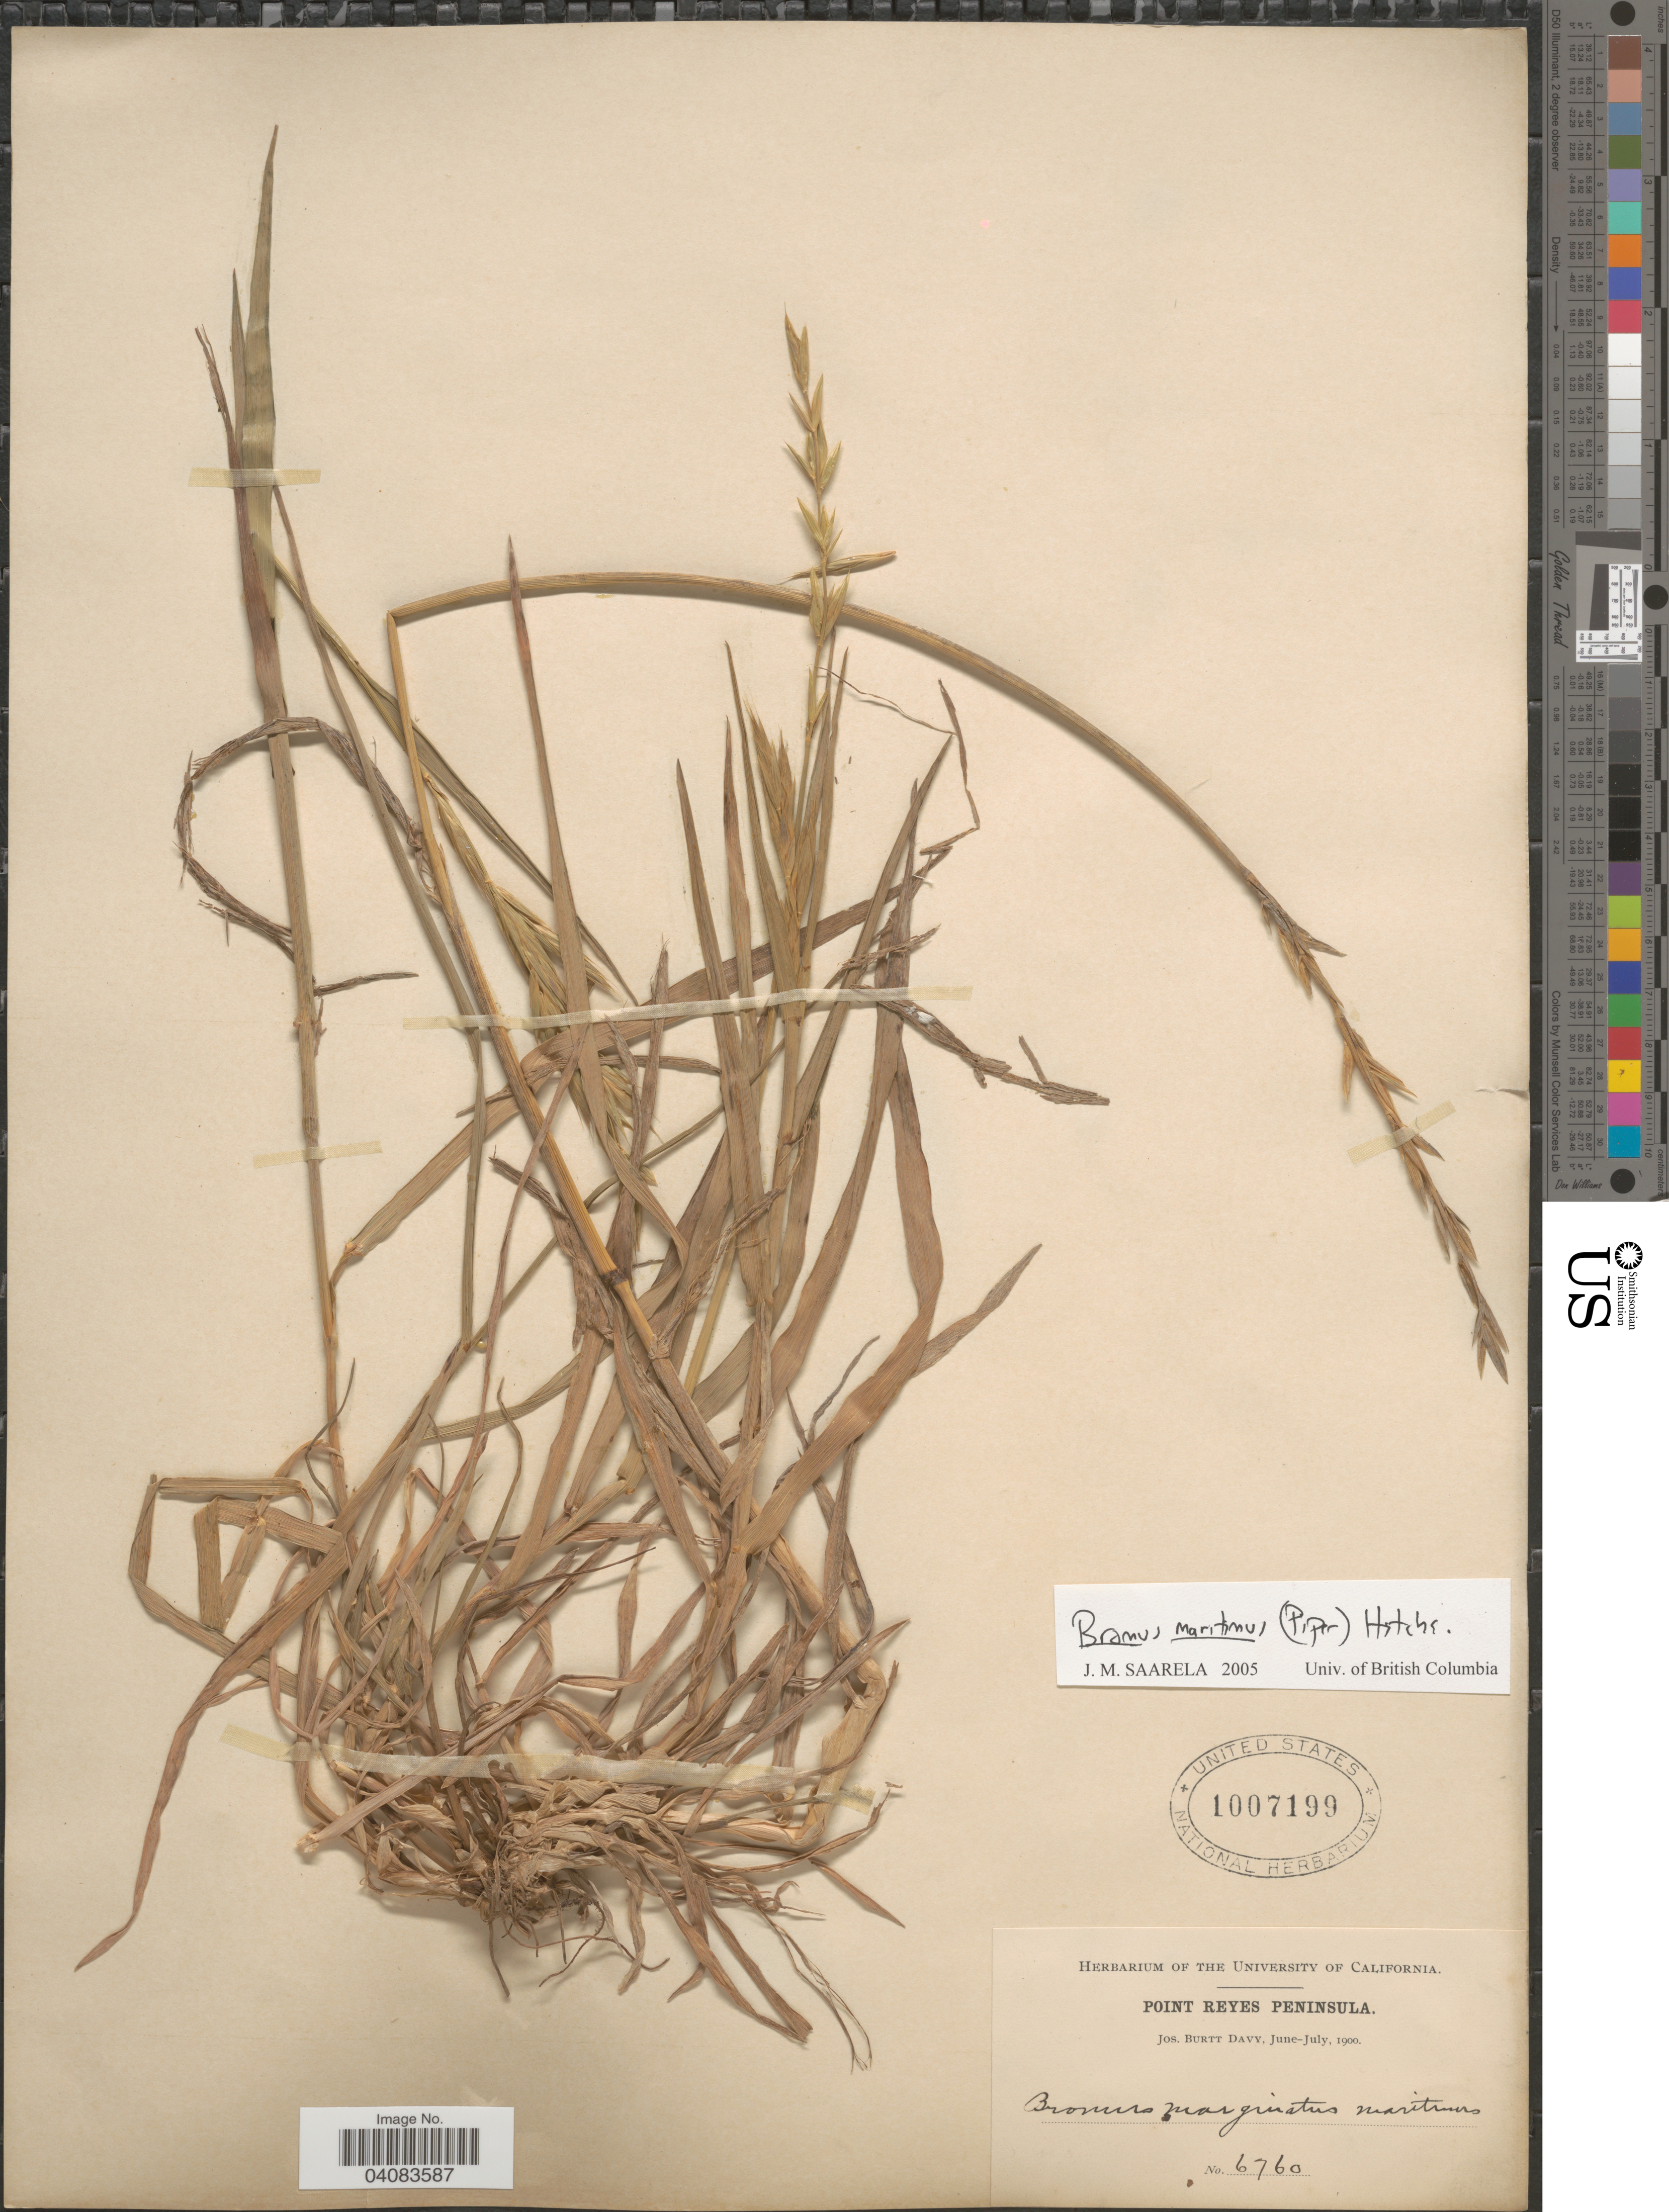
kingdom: Plantae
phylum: Tracheophyta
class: Liliopsida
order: Poales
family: Poaceae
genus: Bromus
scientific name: Bromus marginatus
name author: Nees ex Steud.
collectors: J. Burtt Davy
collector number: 6760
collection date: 1900-06/1900-07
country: United States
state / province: California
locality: Point Reyes Peninsula.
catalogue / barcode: US 1007199